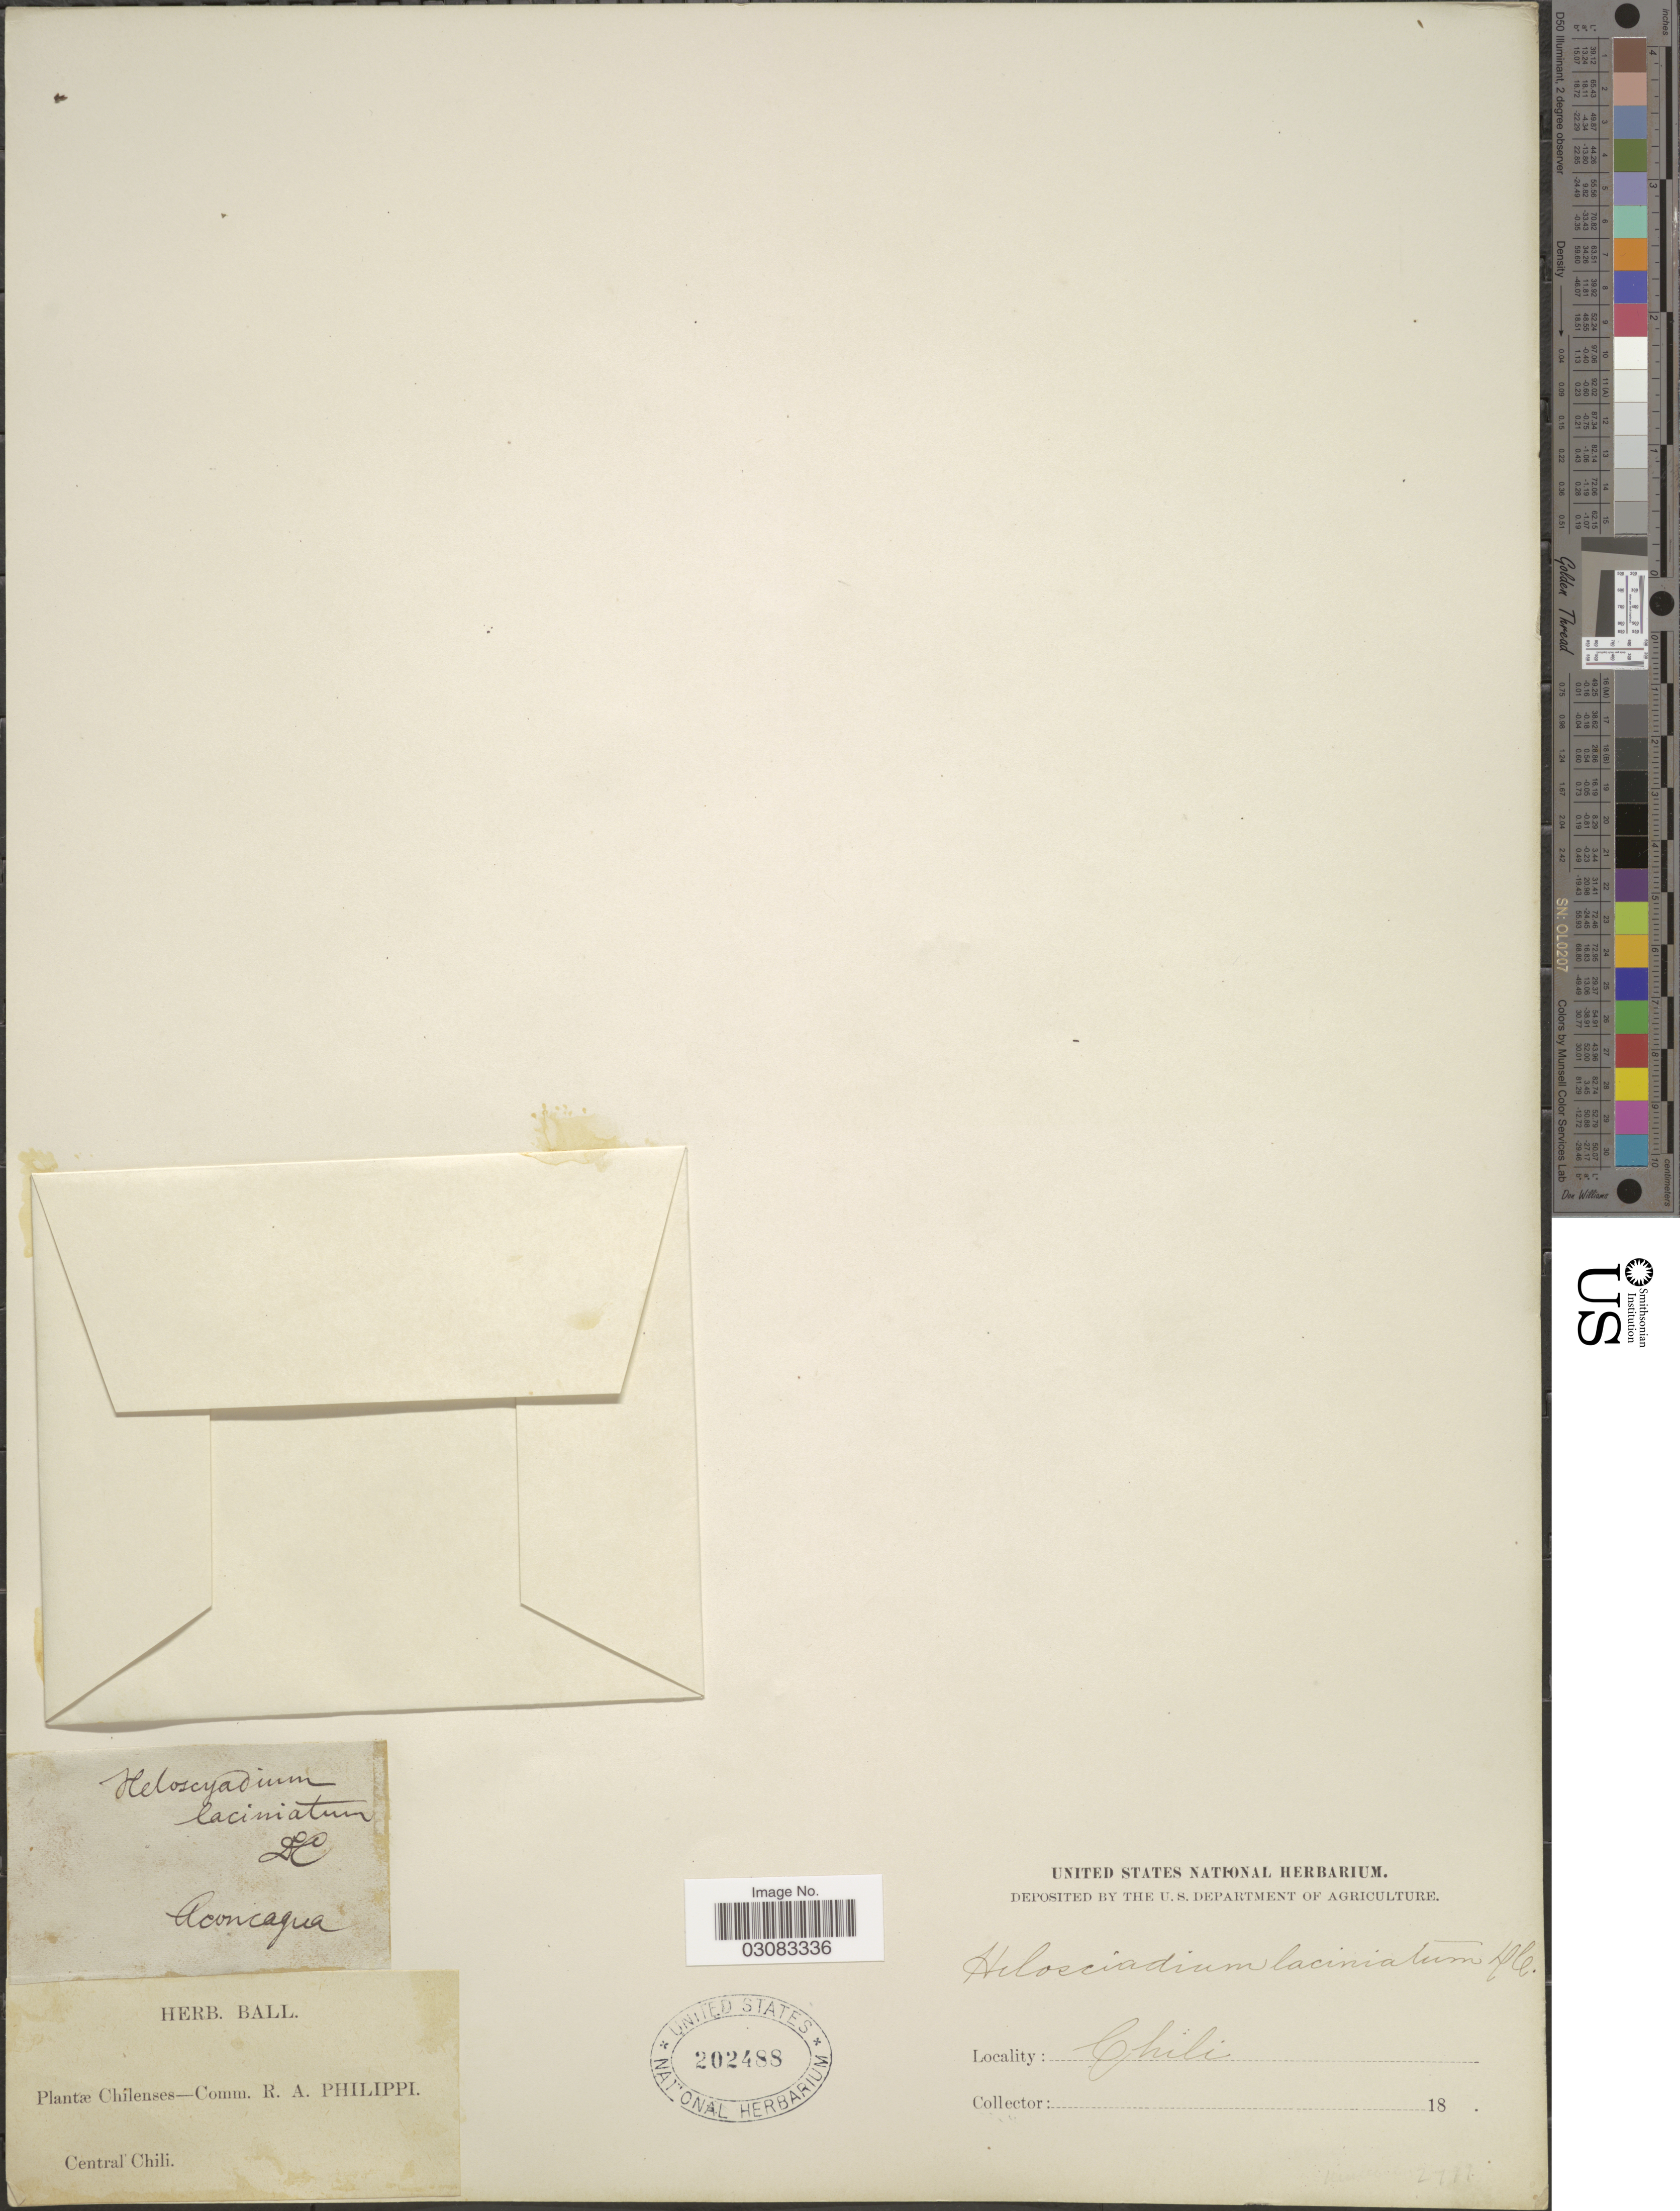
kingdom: Plantae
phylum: Tracheophyta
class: Magnoliopsida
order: Apiales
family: Apiaceae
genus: Cyclospermum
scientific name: Cyclospermum laciniatum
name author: (DC.) Constance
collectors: ex herb. Ball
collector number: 2719*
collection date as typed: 18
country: Chile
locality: Aconcagua. Central Chili.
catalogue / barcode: US 202488